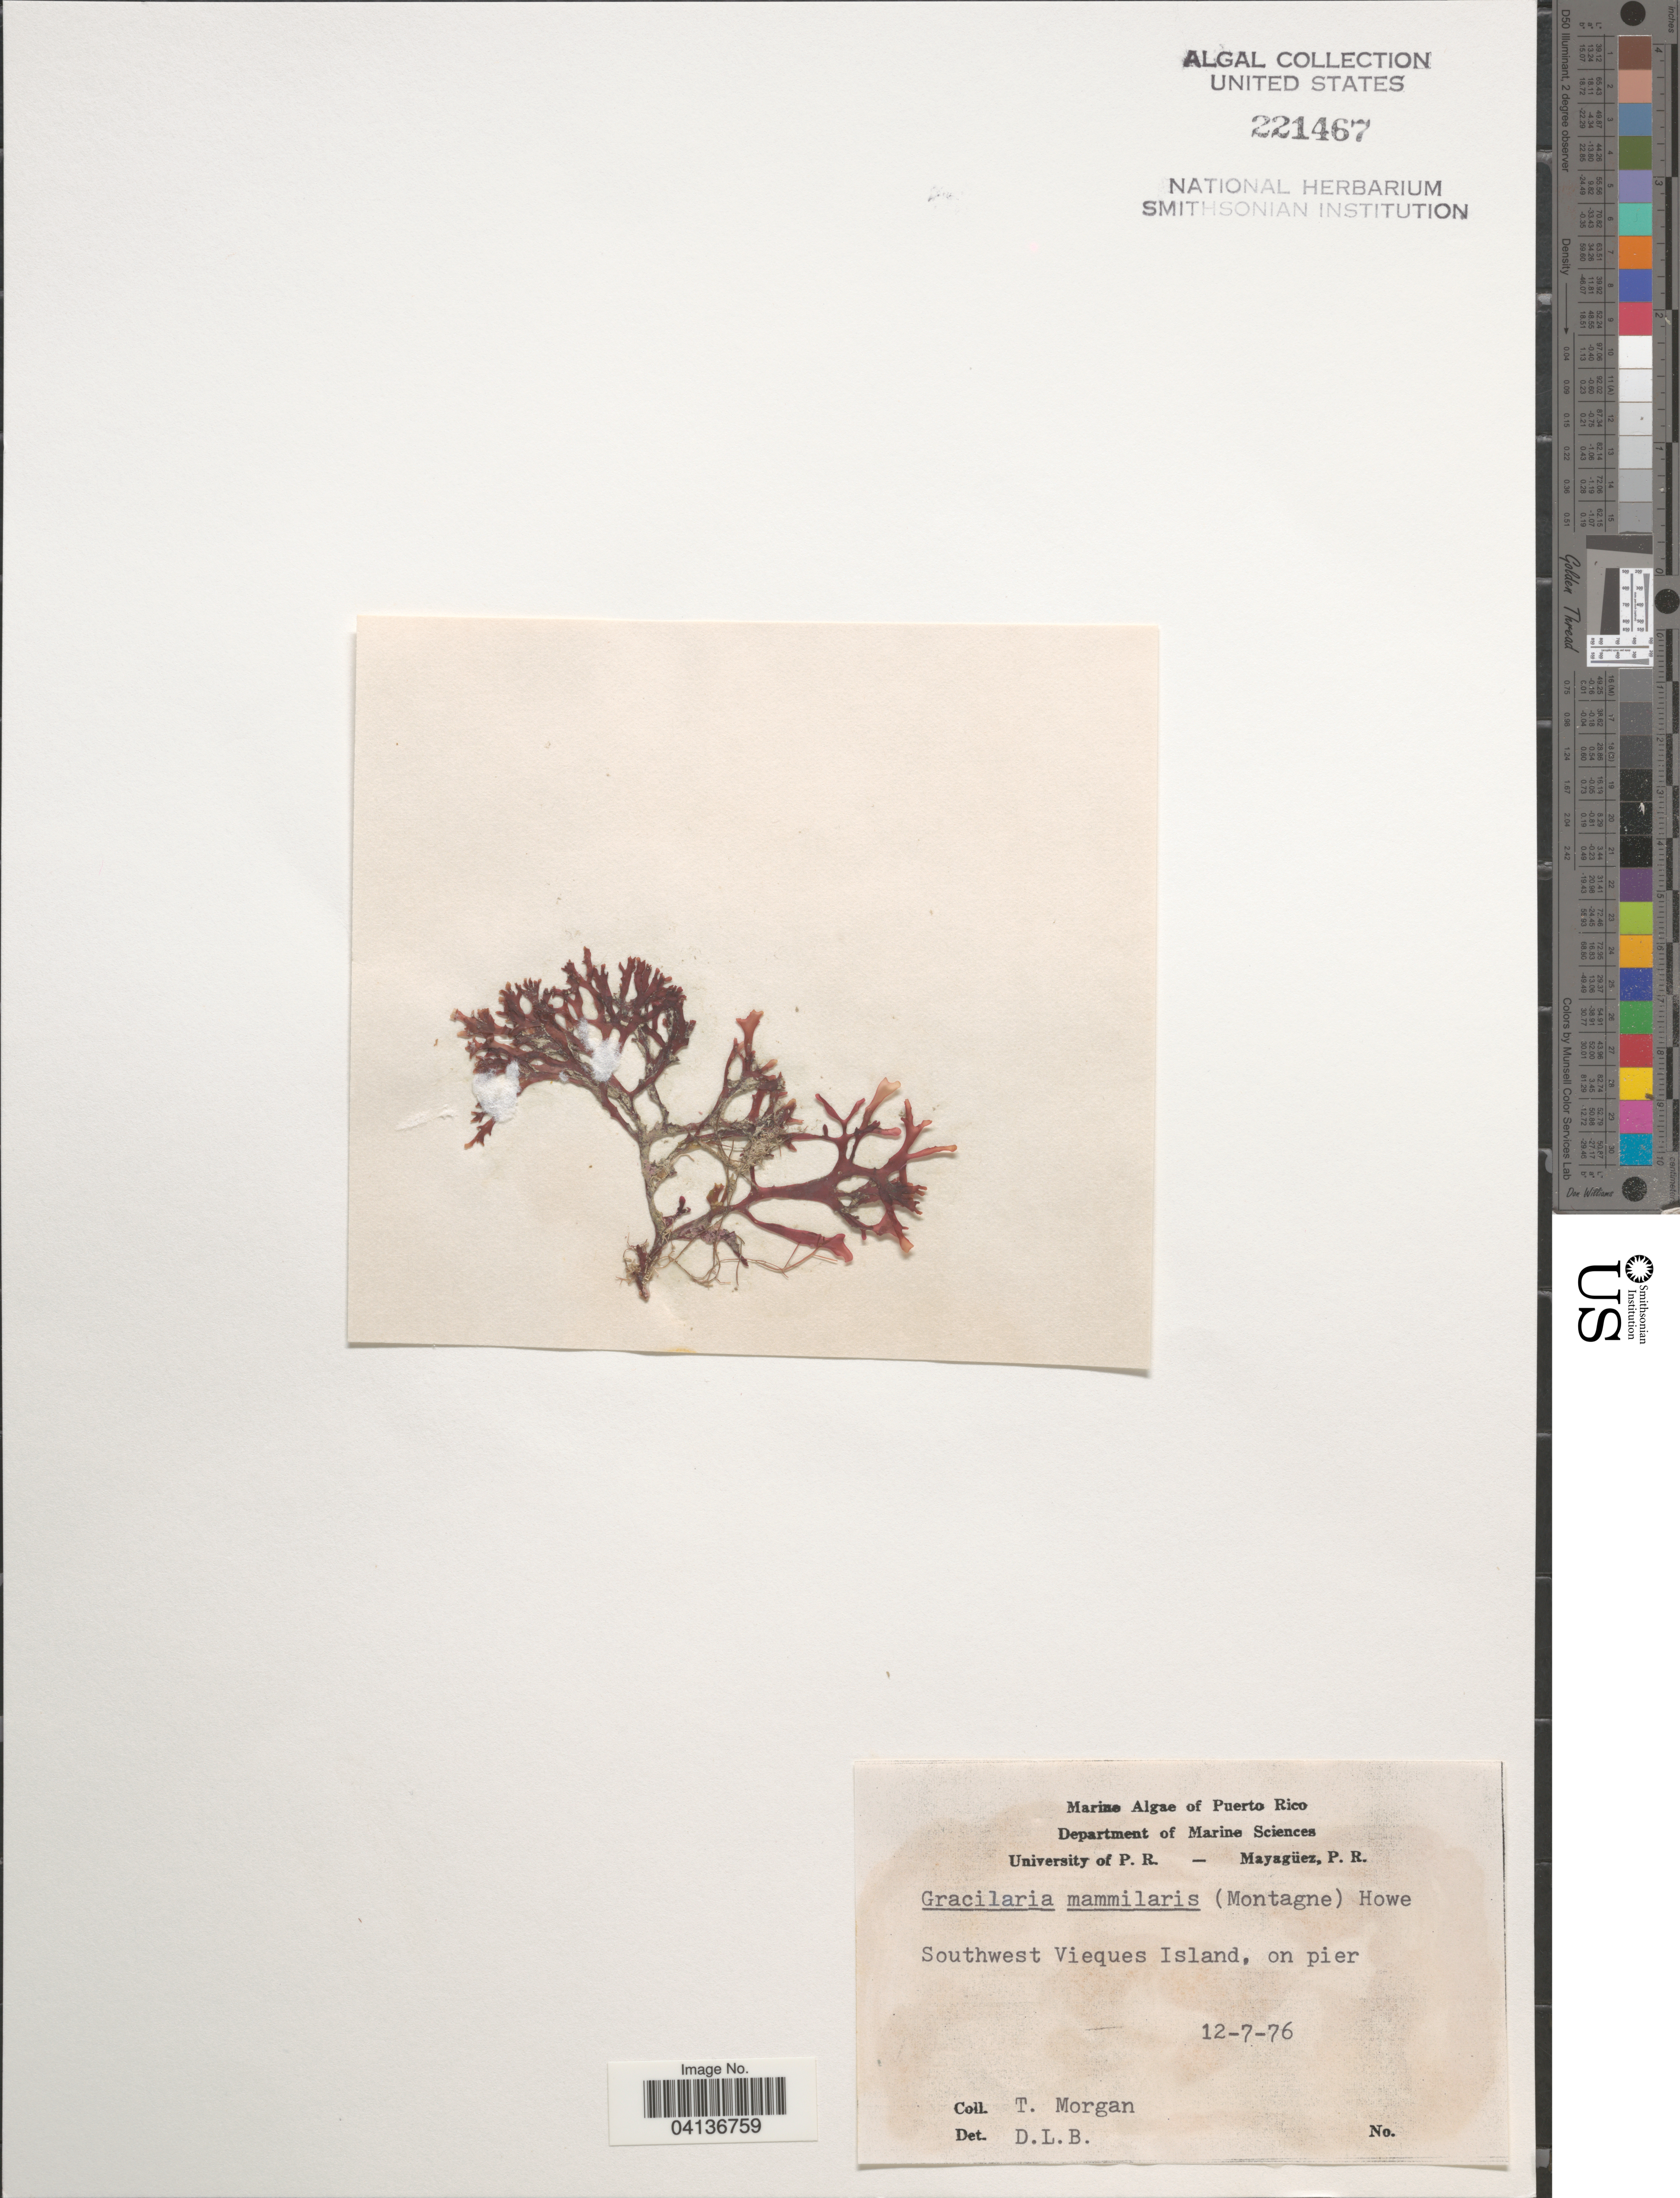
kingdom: Plantae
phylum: Rhodophyta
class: Florideophyceae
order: Gracilariales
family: Gracilariaceae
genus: Gracilaria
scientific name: Gracilaria mammillaris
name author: (Mont.) M. Howe in Britton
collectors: T. Morgan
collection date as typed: Transcribed d/m/y: 12/7/76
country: Puerto Rico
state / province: Vieques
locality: Southwest Vieques Island, on pier.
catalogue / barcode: US 221467